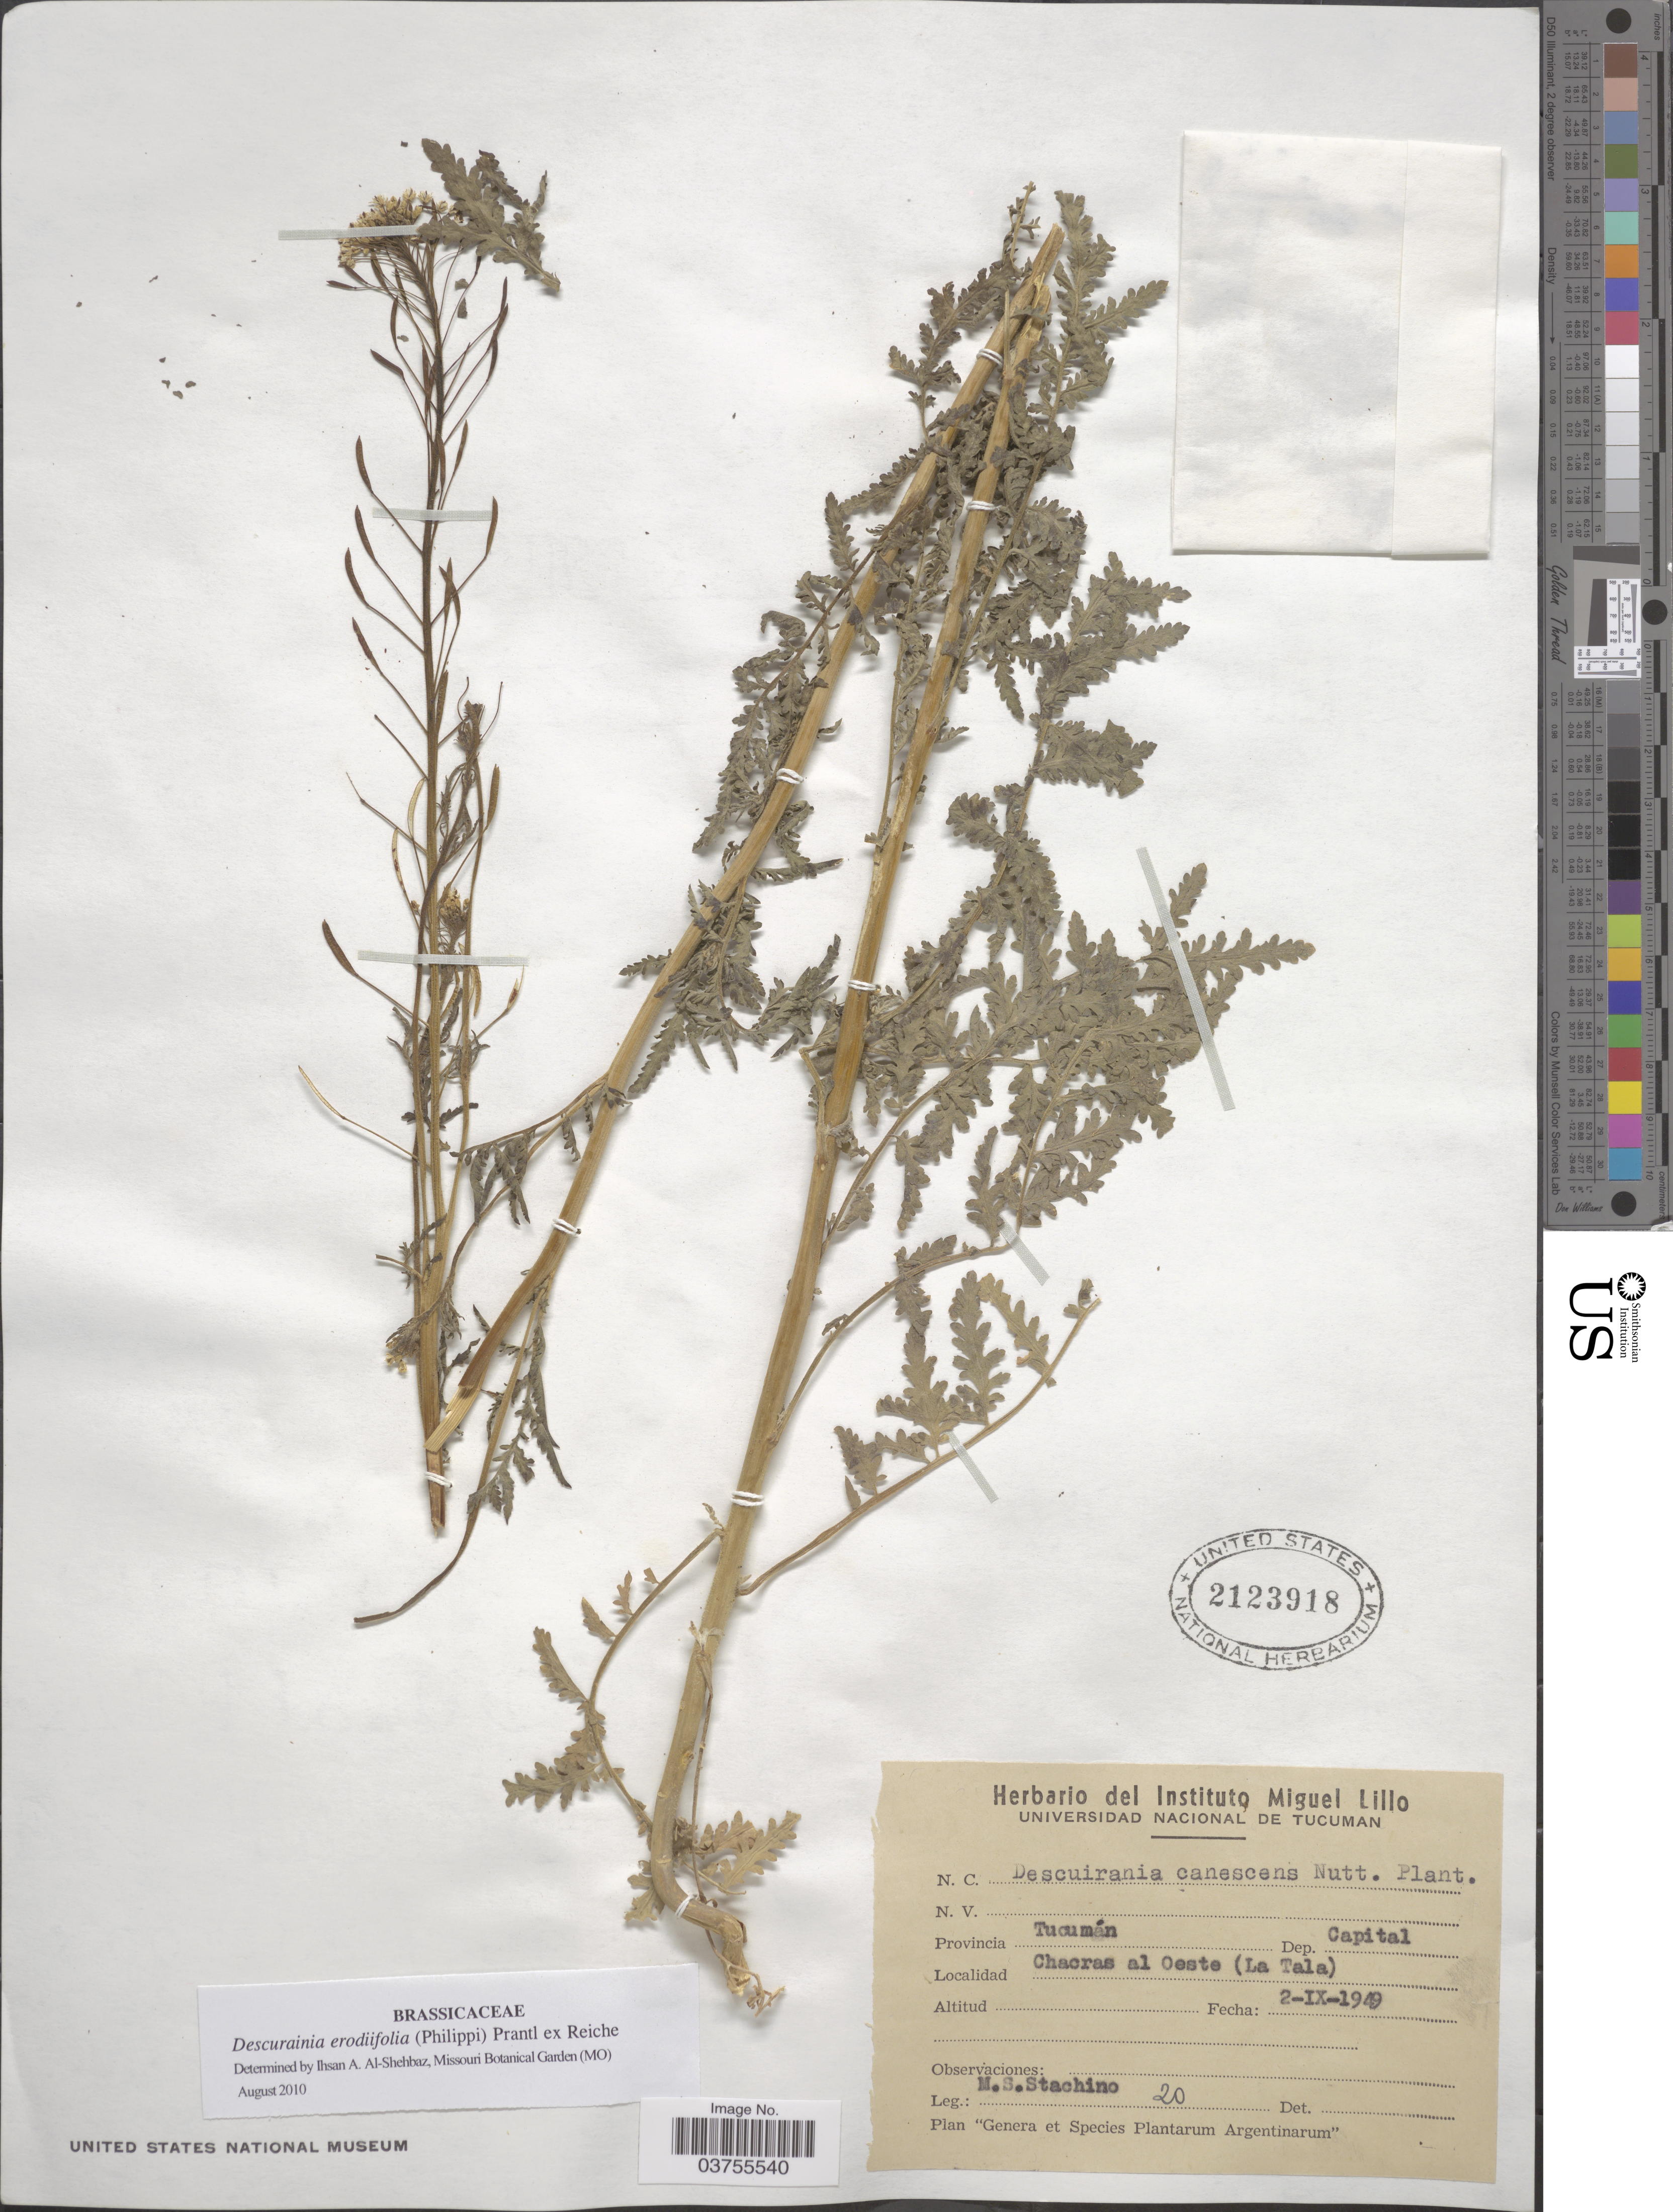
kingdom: Plantae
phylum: Tracheophyta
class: Magnoliopsida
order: Brassicales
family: Brassicaceae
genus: Descurainia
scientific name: Descurainia erodiifolia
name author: (Phil. & C.A. Mey.) Prantl ex Reiche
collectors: M. Stachino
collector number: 20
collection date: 1949-09-02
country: Argentina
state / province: Tucuman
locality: Dep.: Capital. Chacras al Oeste ( La Tala).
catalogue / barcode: US 2123918